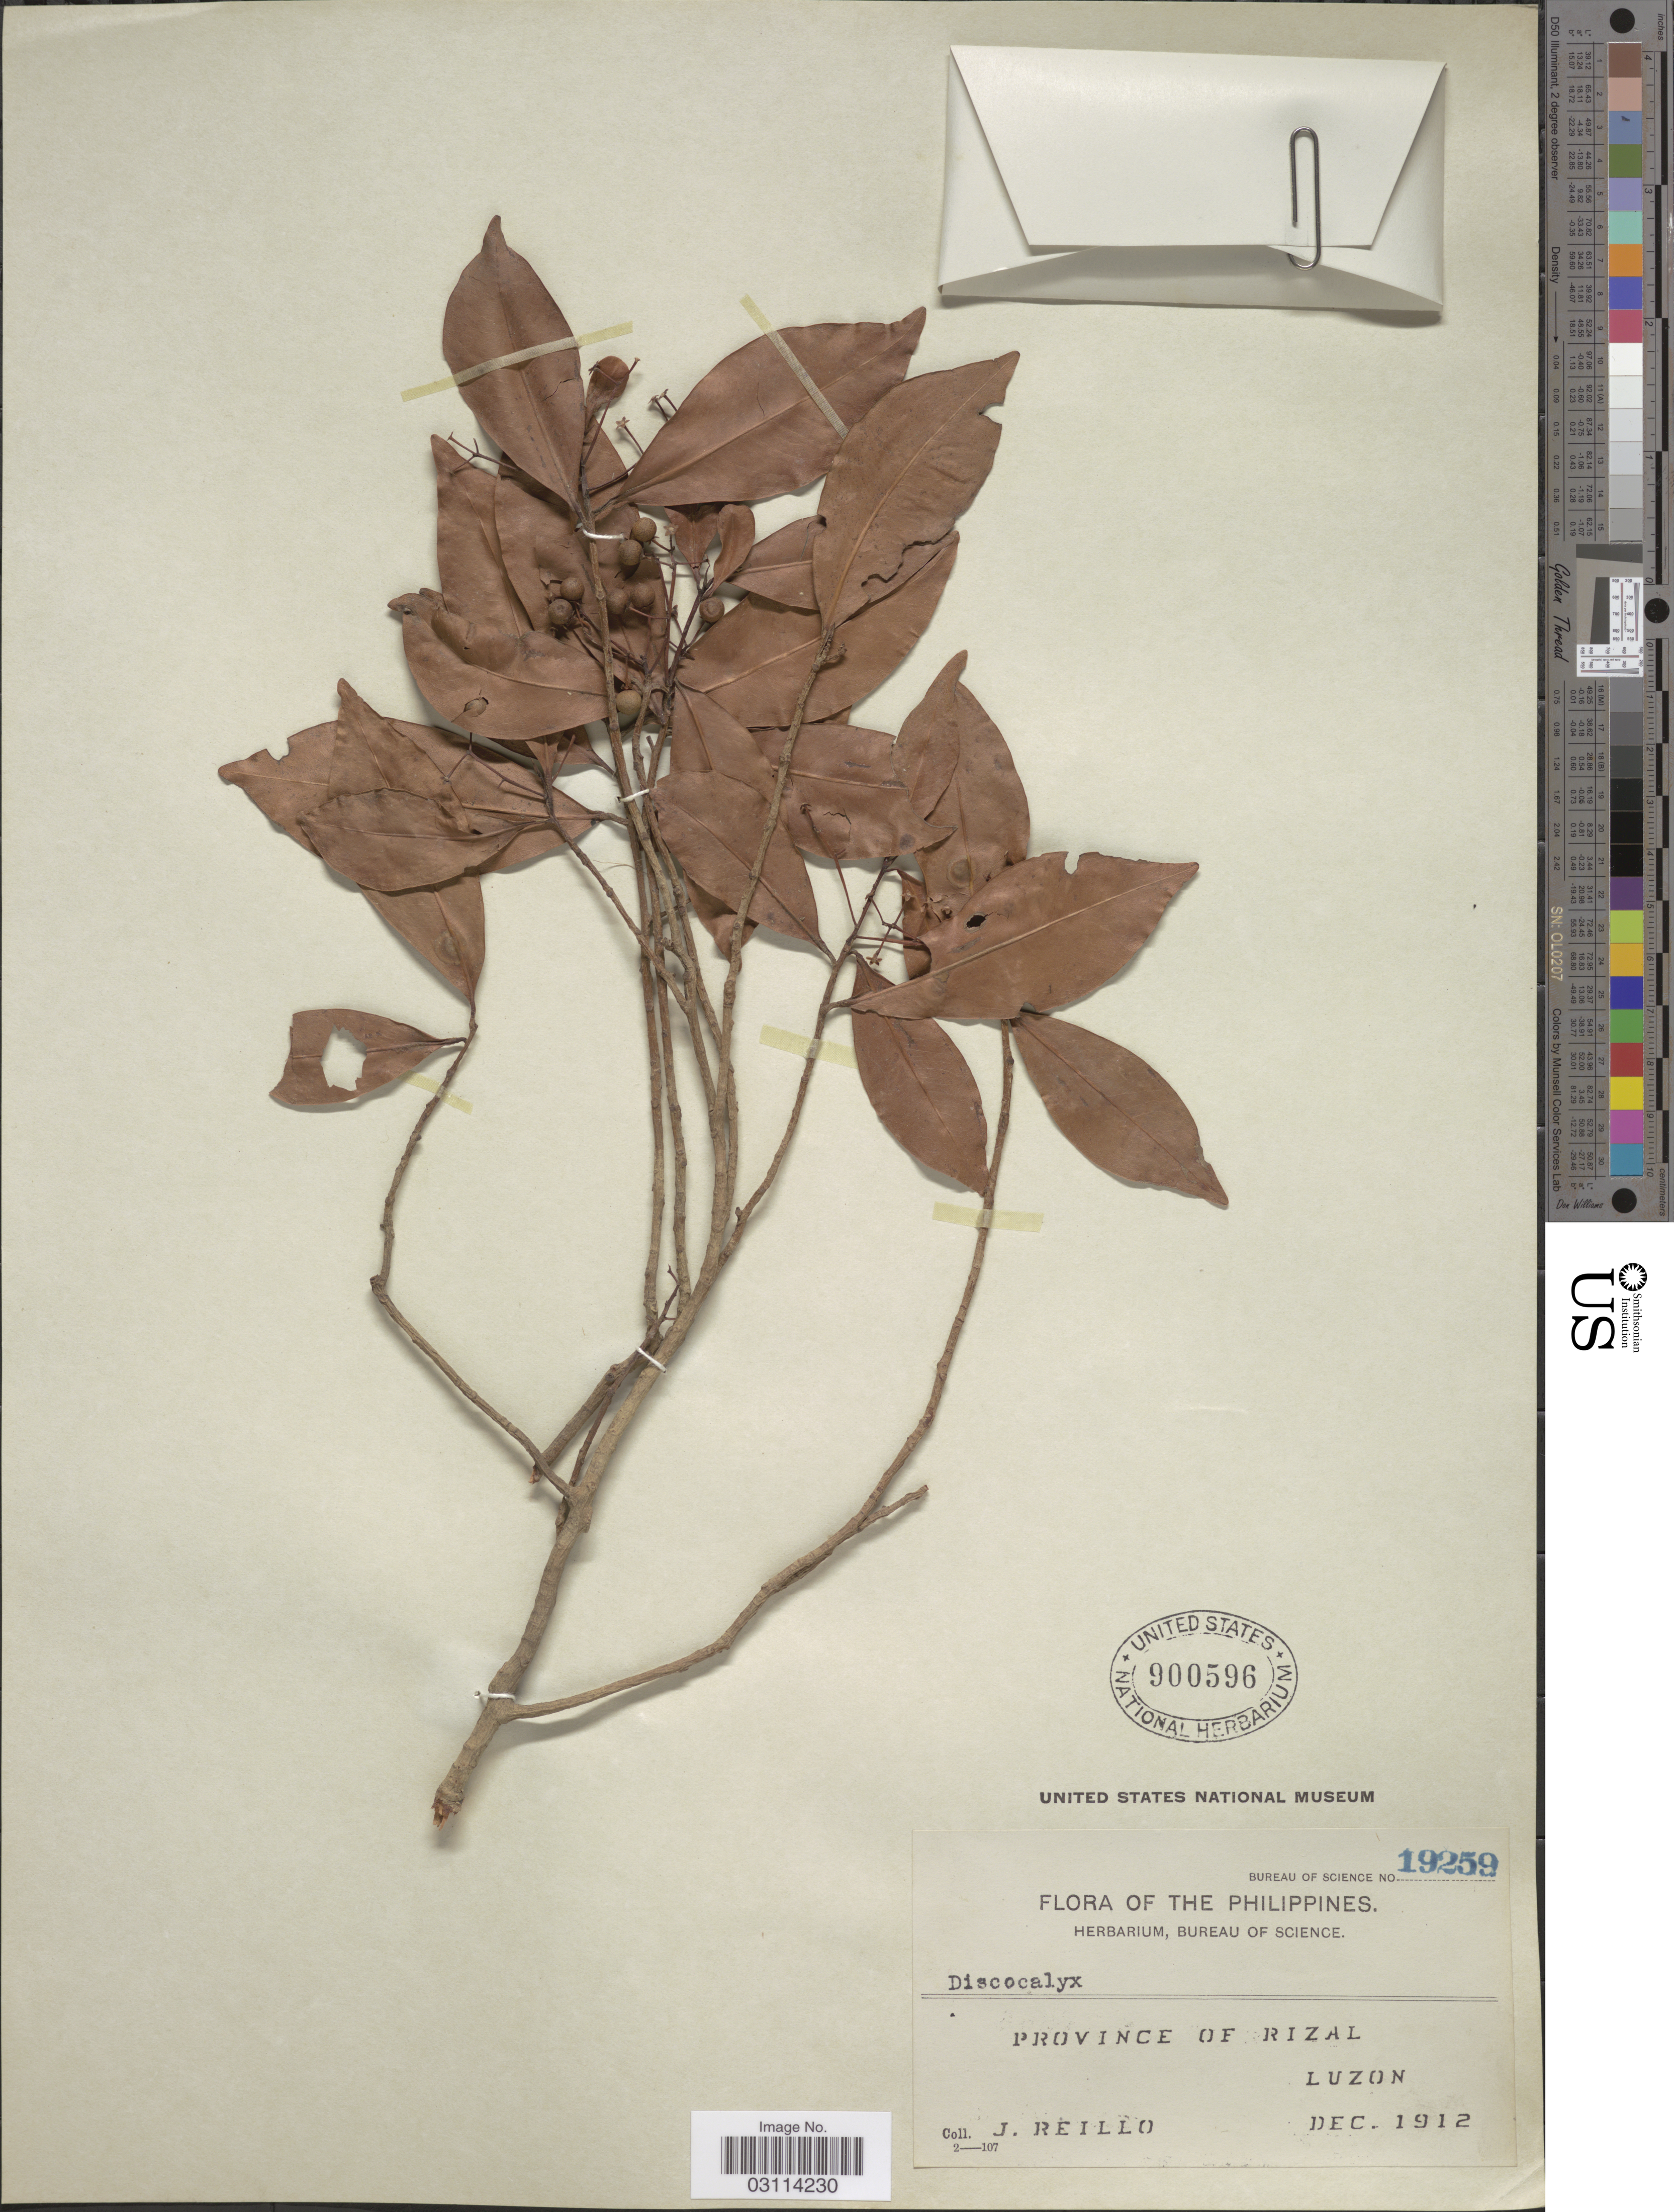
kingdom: Plantae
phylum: Tracheophyta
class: Magnoliopsida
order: Ericales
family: Primulaceae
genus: Discocalyx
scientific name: Discocalyx sp.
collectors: J. Reillo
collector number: Bureau of Science 19259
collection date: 1912-12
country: Philippines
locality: Province of Rizal, Luzon.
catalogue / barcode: US 900596